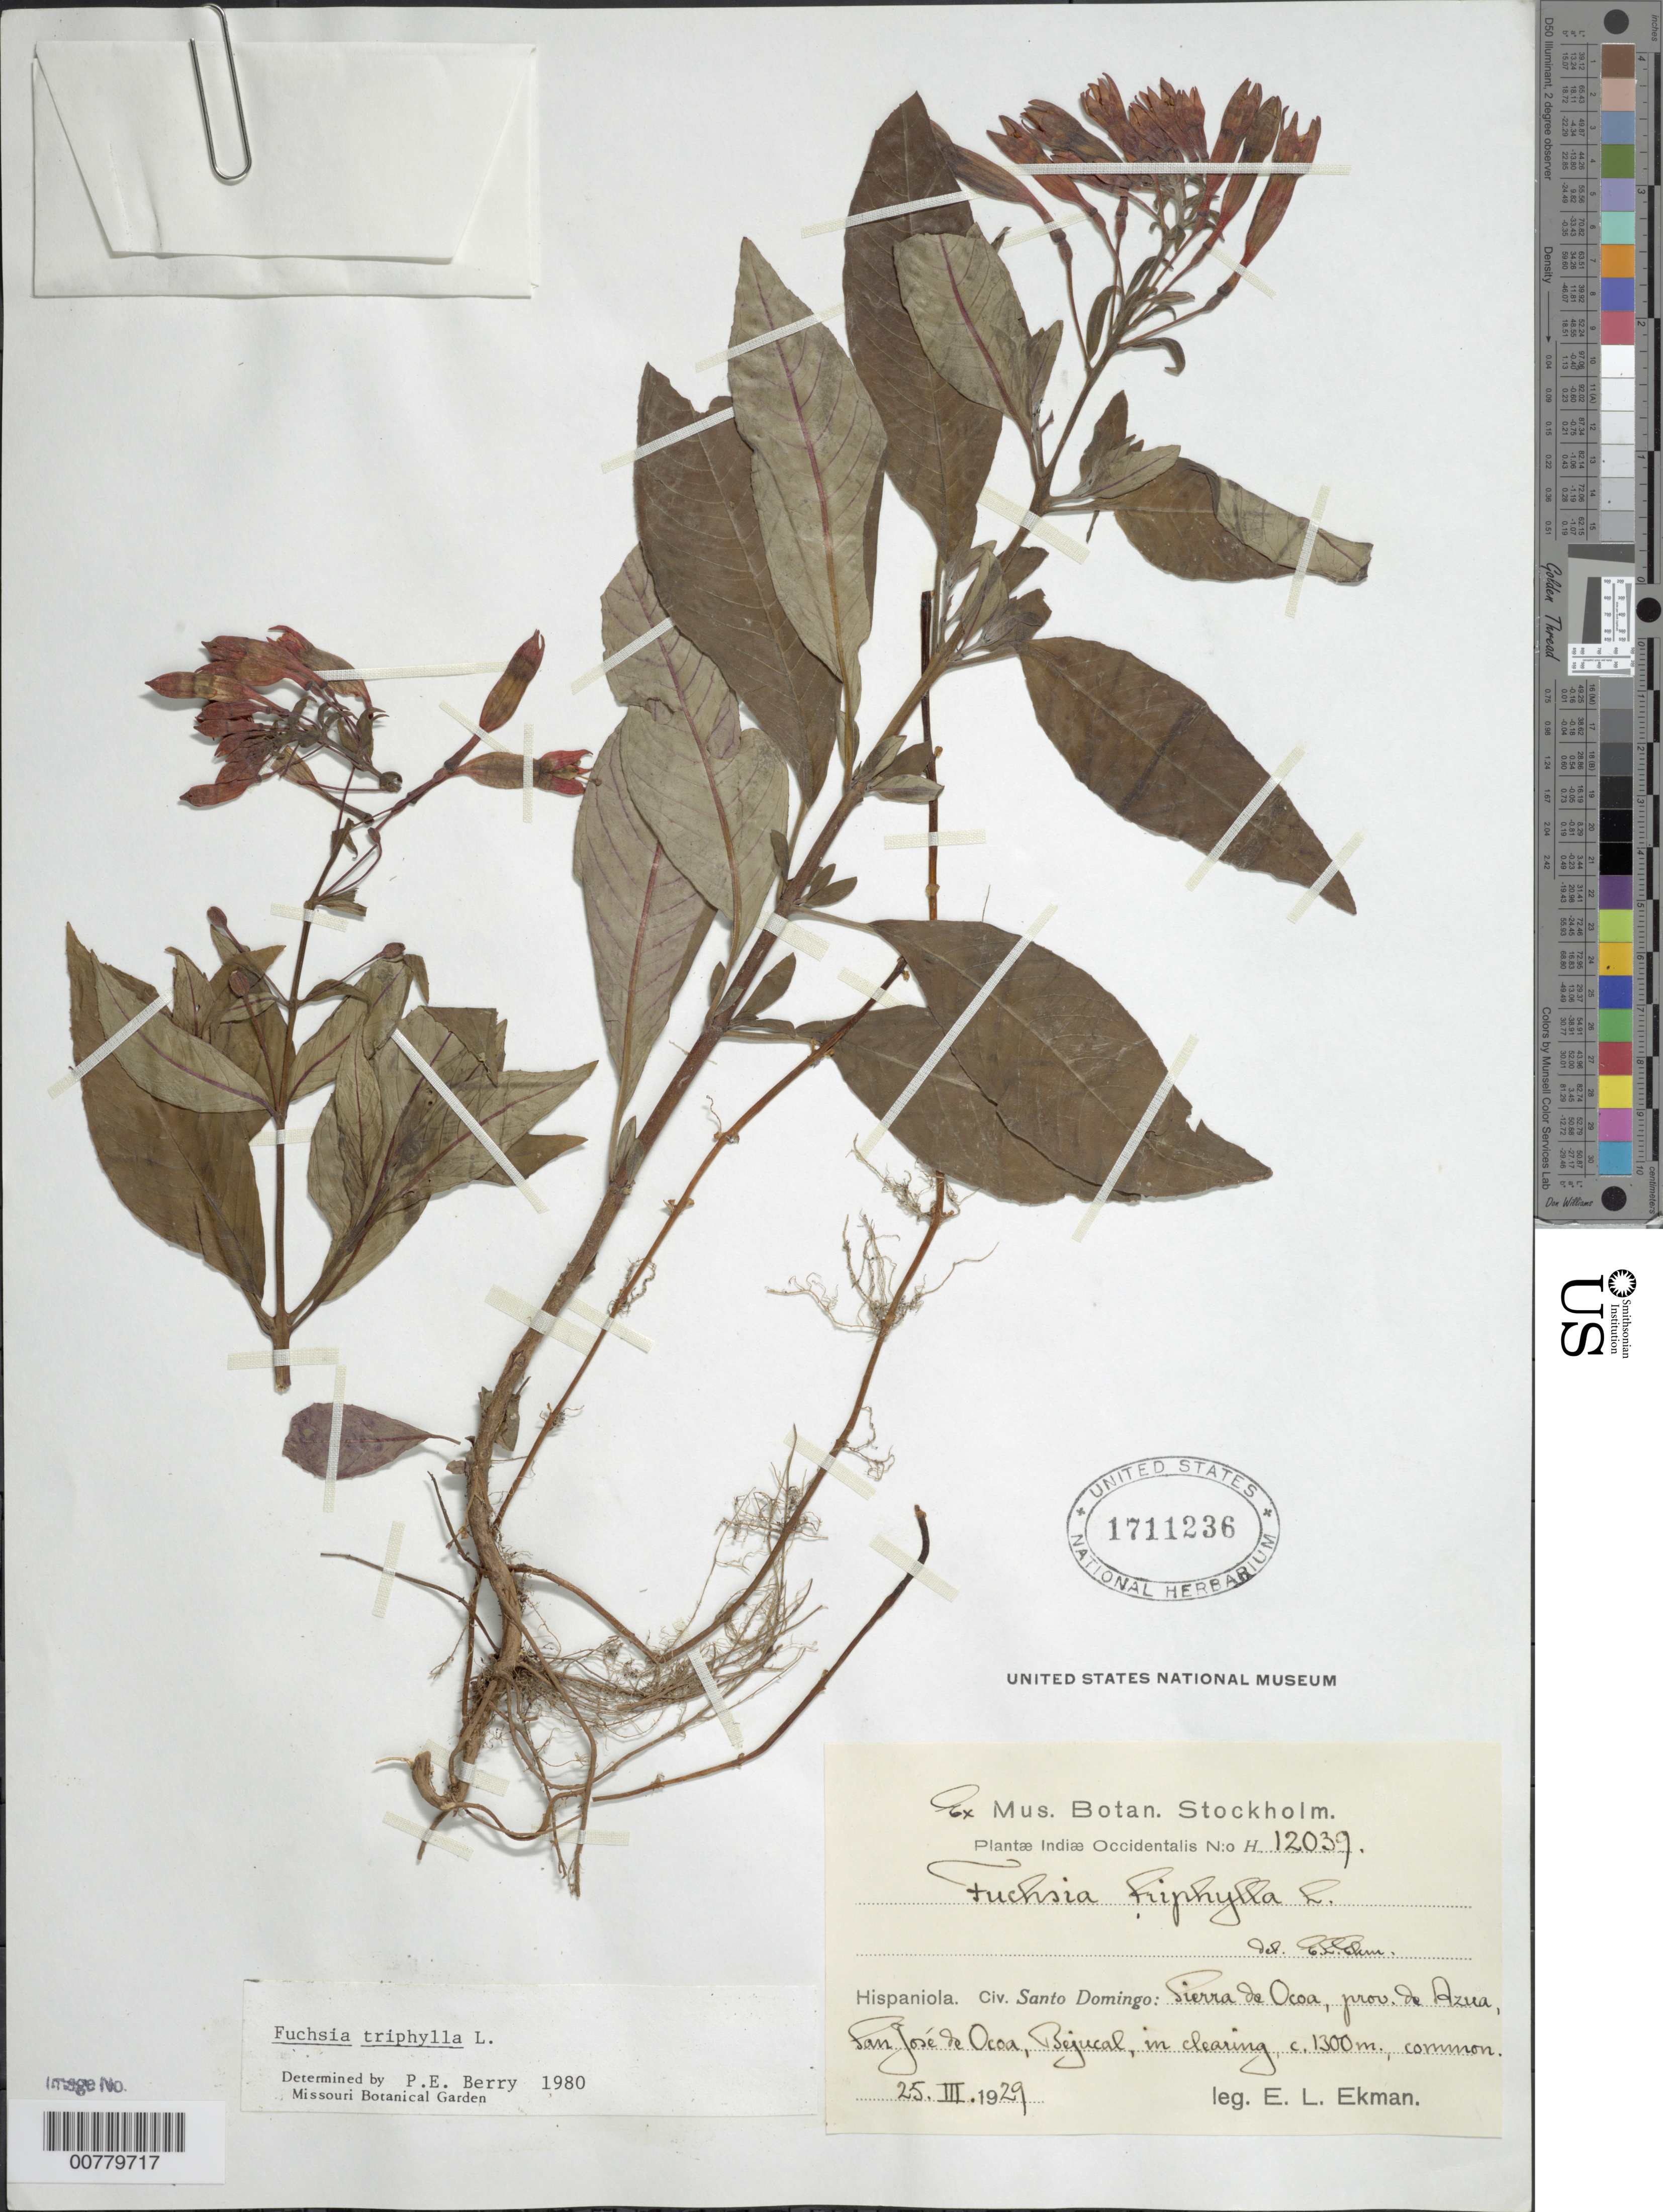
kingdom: Plantae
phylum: Tracheophyta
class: Magnoliopsida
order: Myrtales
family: Onagraceae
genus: Fuchsia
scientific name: Fuchsia triphylla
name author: L.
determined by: Berry, P. E., (WIS), University of Wisconsin - Madison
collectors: E. L. Ekman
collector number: H 12039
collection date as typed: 25 Mar 1929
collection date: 1929-03-25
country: Dominican Republic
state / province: Azua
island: Hispaniola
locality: Sierra de Ocoa, San José de Ocoa, Bejucal.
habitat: In clearing.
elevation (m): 1300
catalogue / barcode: US 1711236